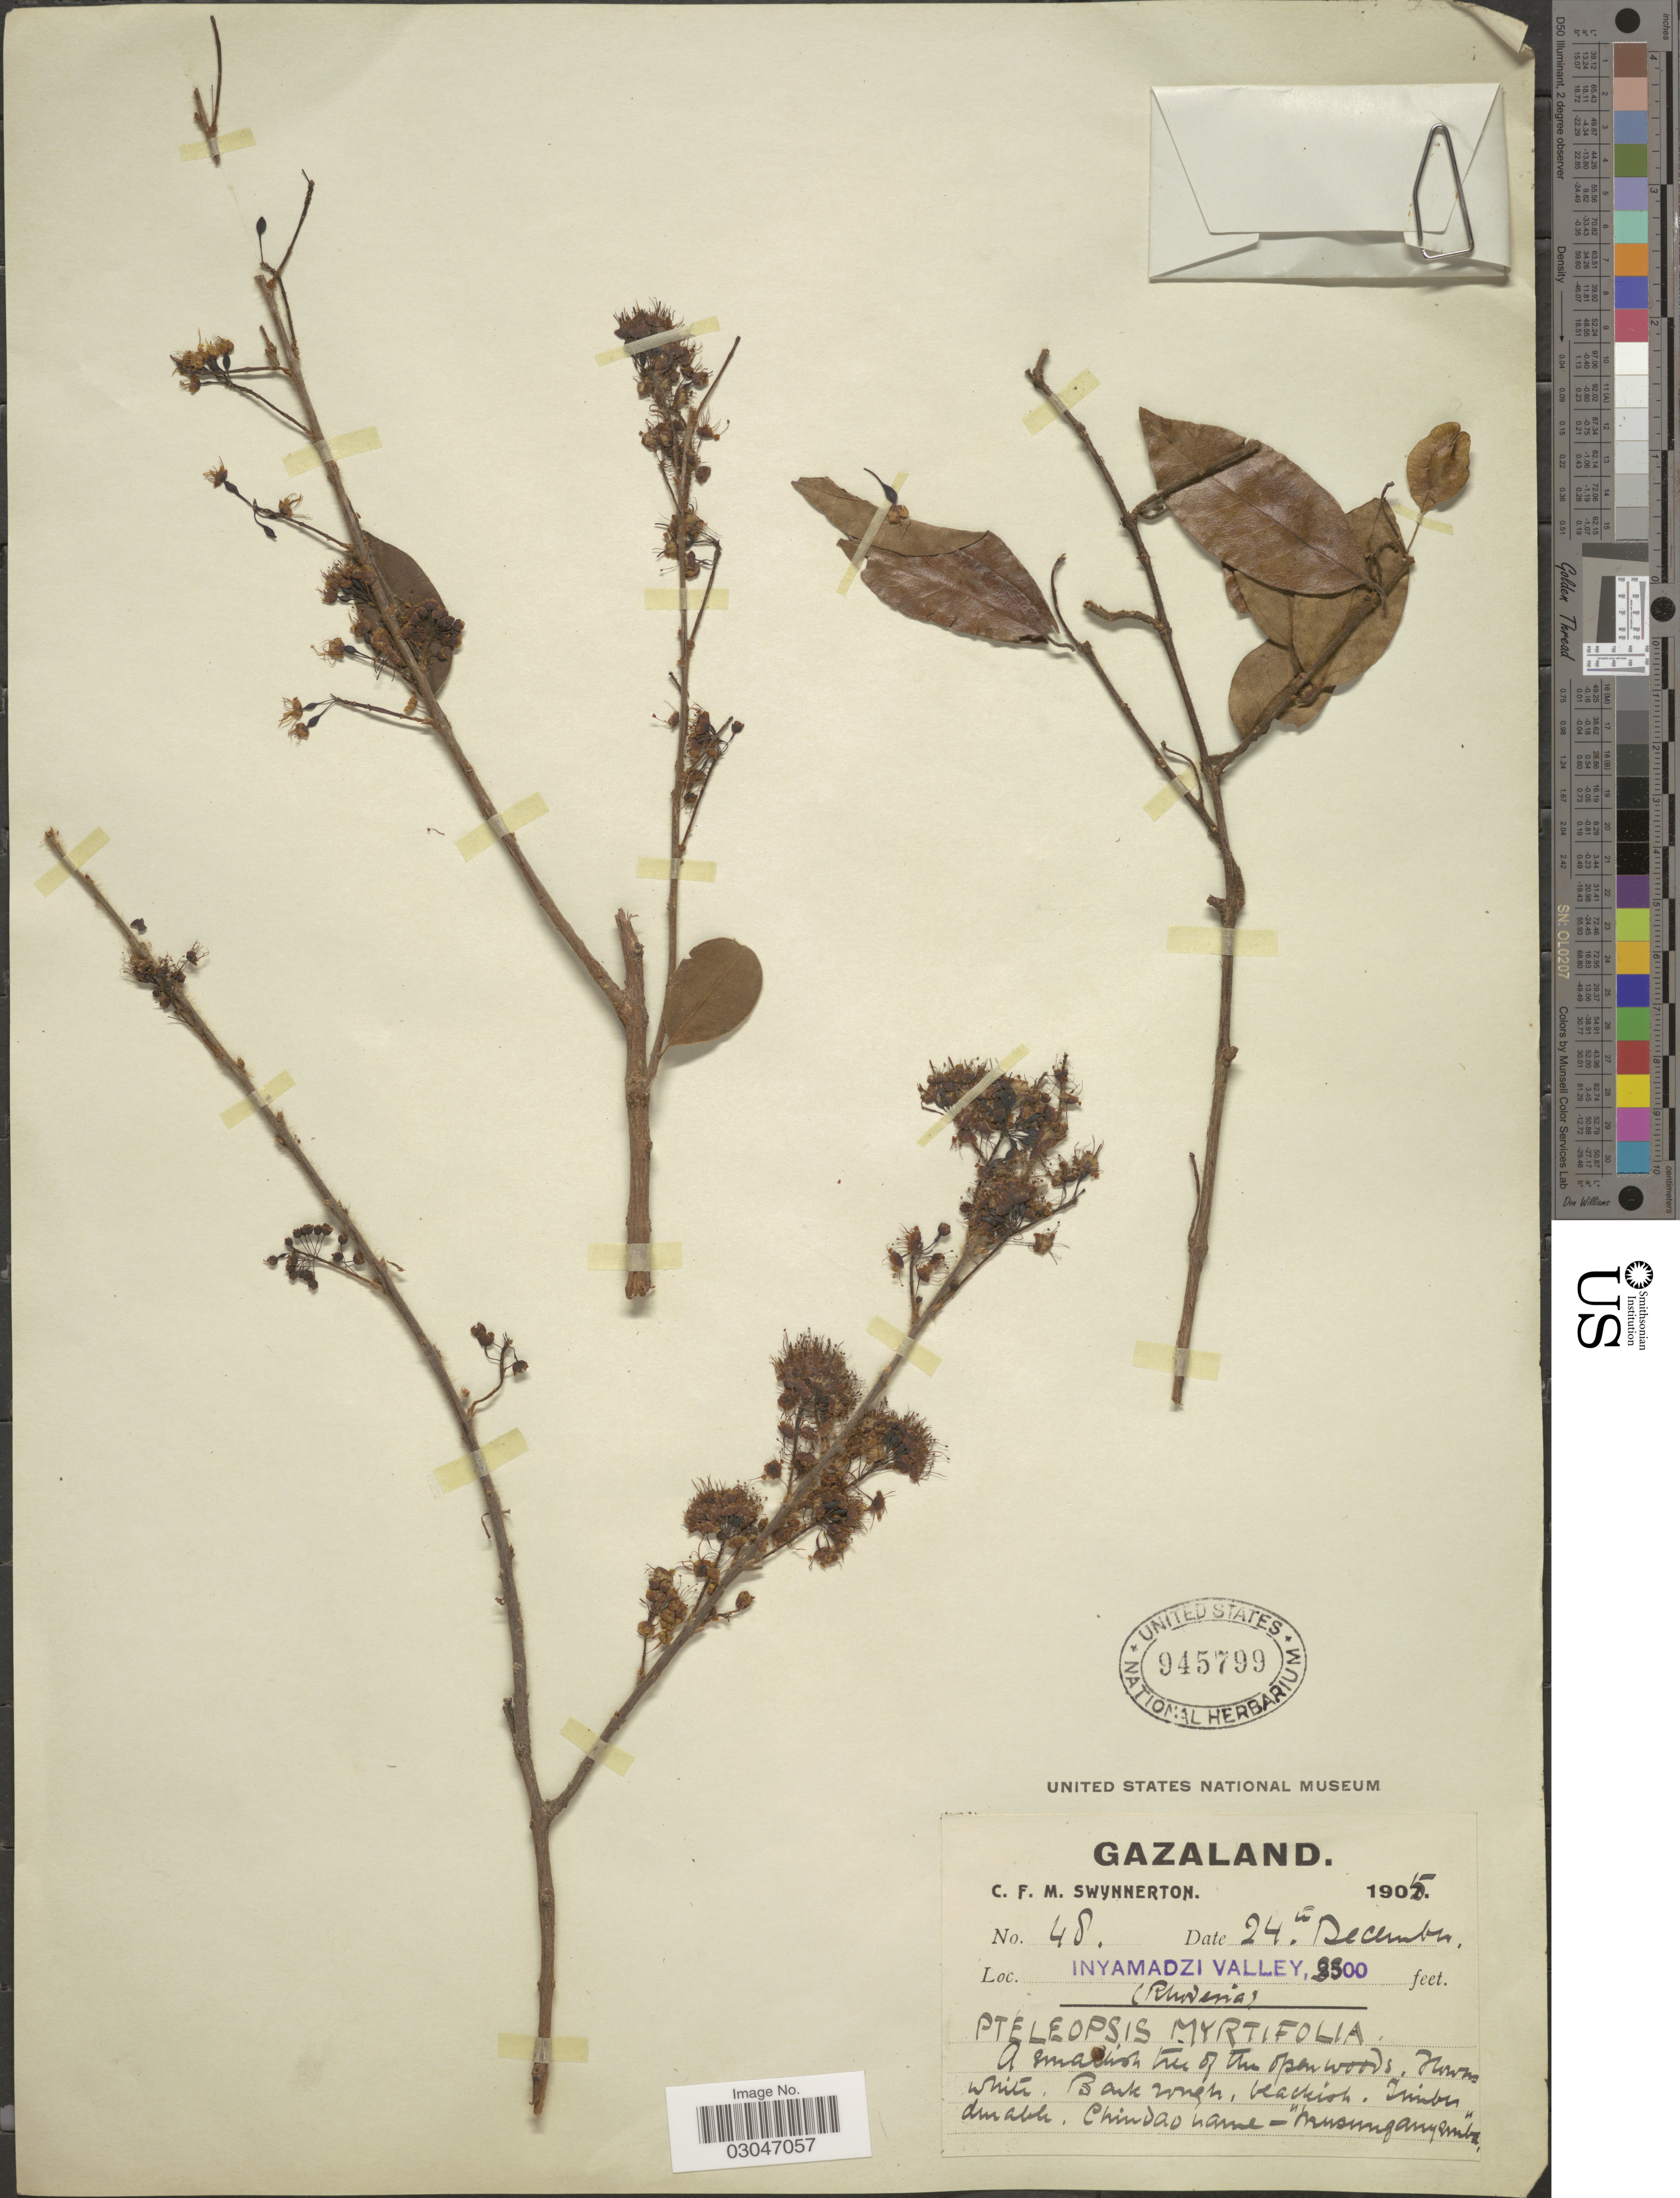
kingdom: Plantae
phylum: Tracheophyta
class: Magnoliopsida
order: Myrtales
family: Combretaceae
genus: Terminalia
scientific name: Terminalia myrtifolia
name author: (M.A. Lawson) Gere & Boatwr.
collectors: C. Swynnerton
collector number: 48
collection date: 1905-12-24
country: Zimbabwe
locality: Gazaland, Inyamadzi Valley.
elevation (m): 701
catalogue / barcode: US 945799